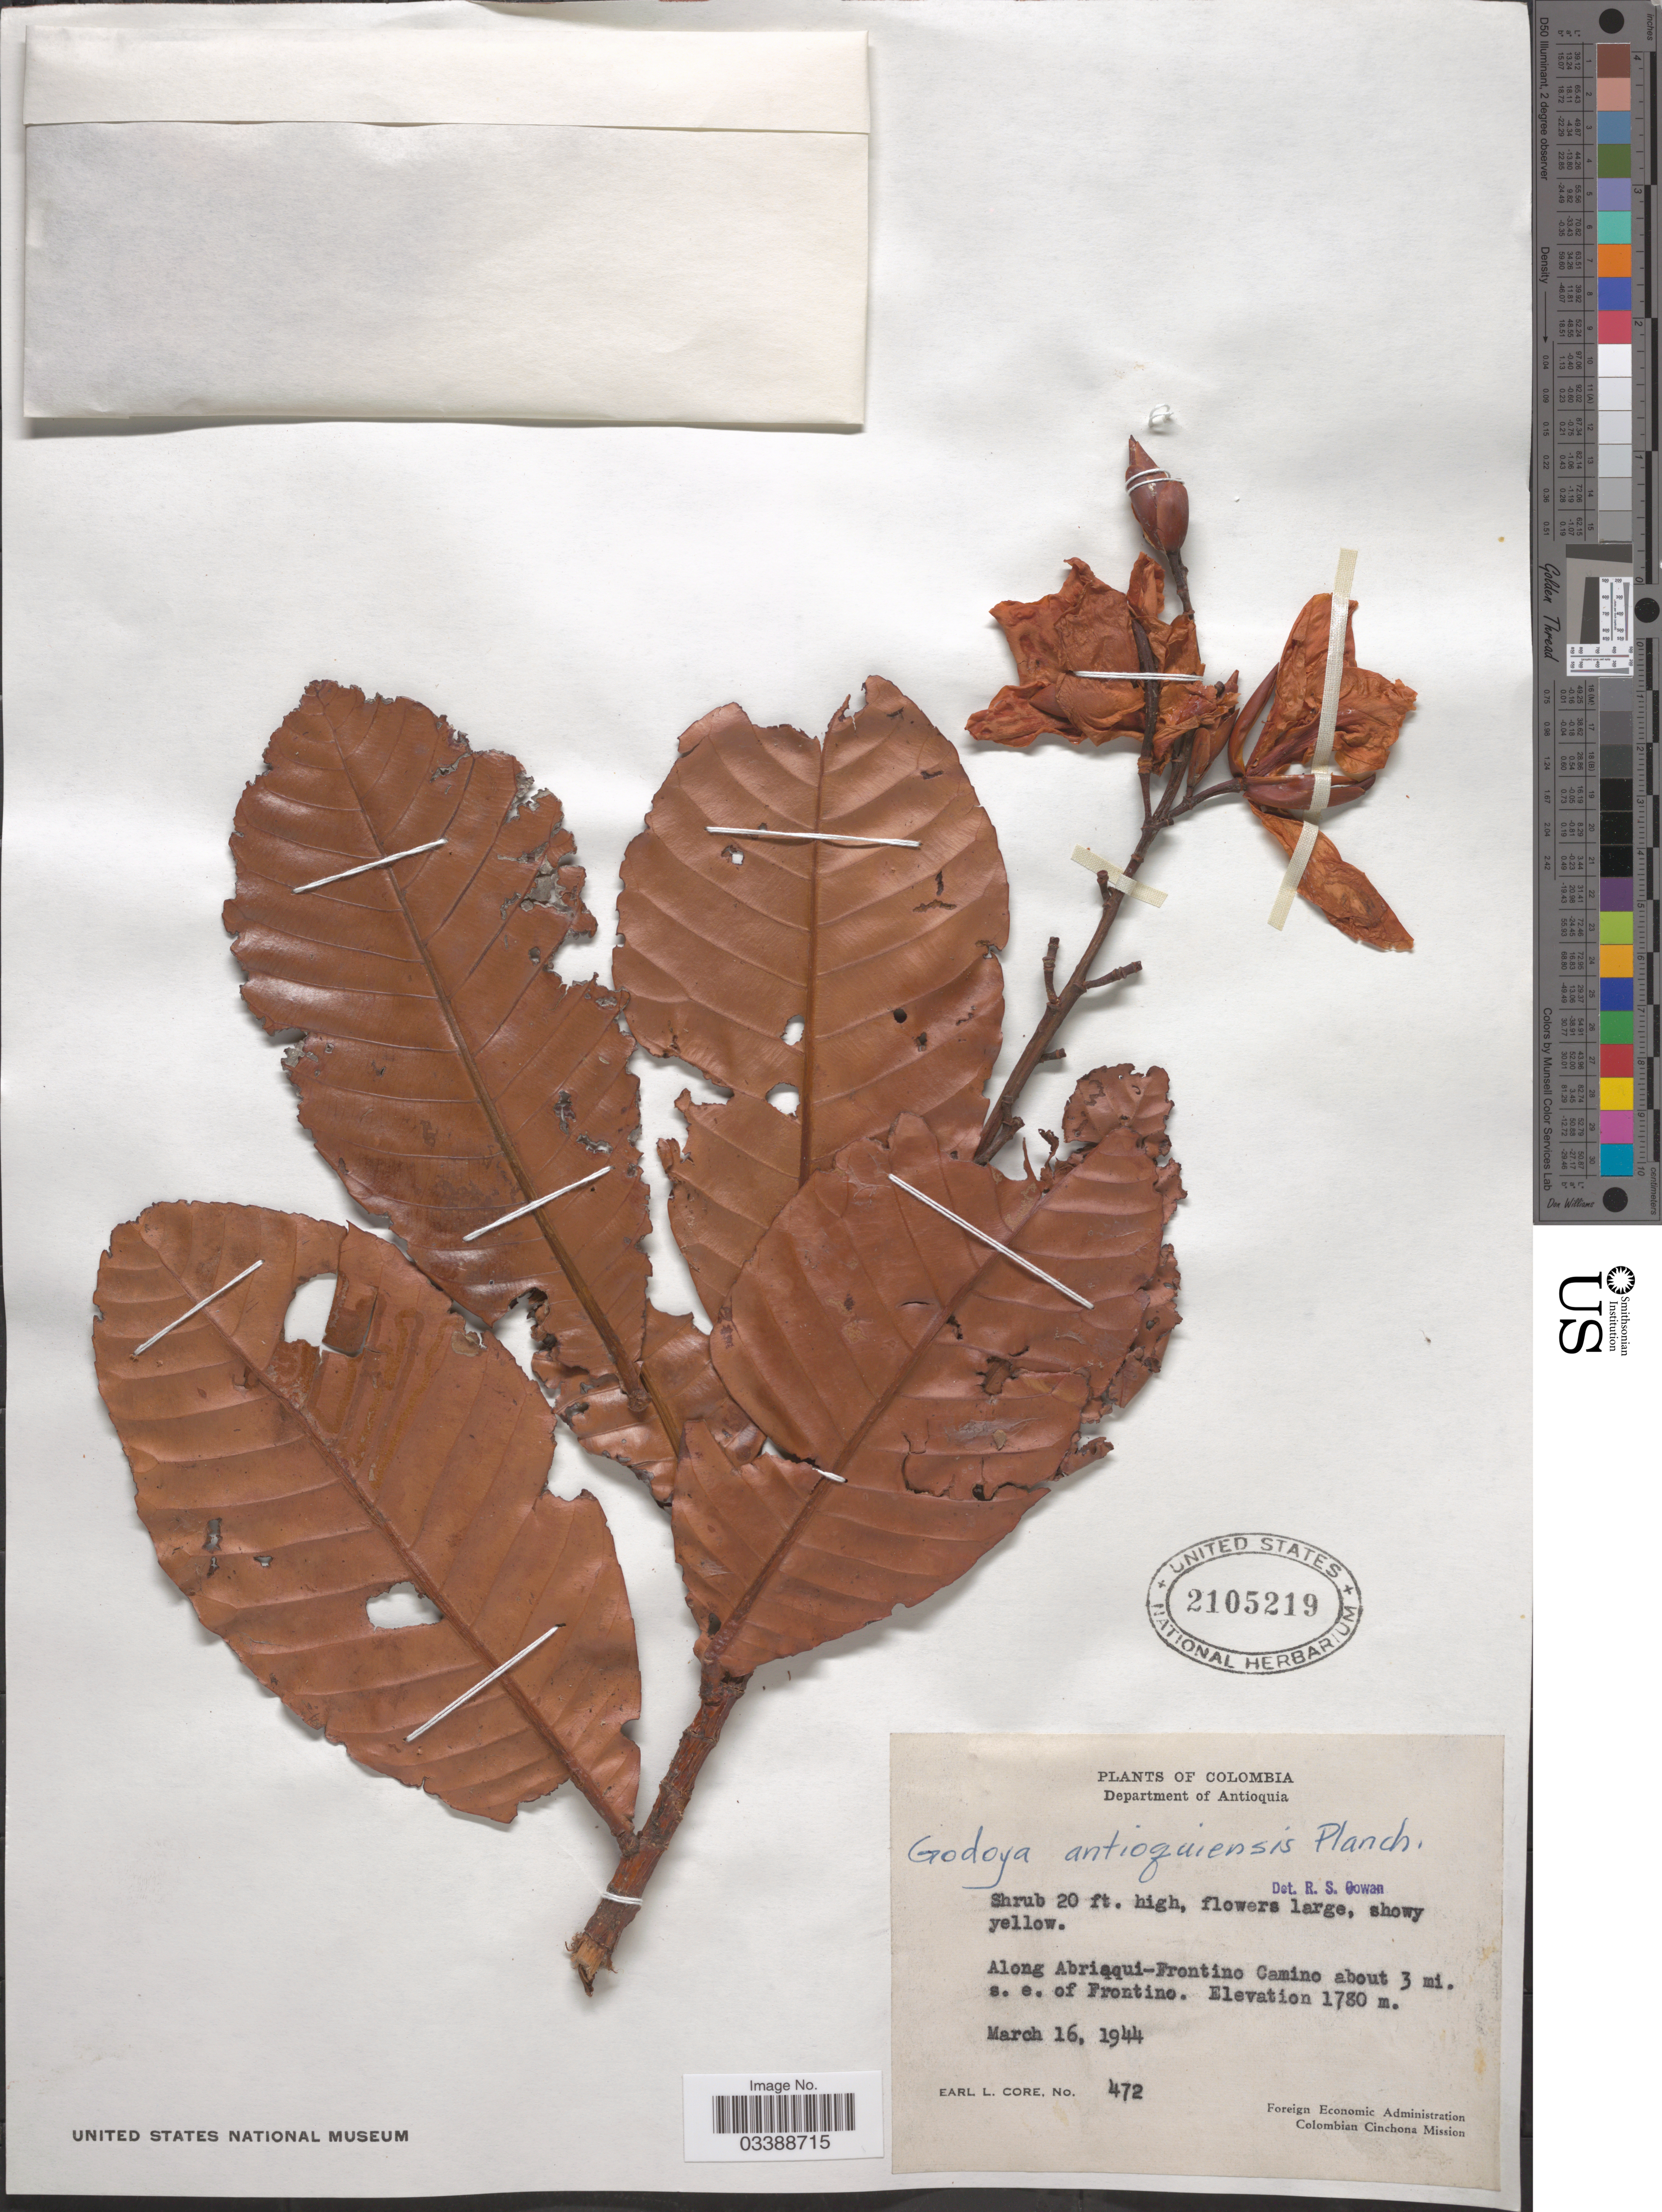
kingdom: Plantae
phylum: Tracheophyta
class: Magnoliopsida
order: Malpighiales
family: Ochnaceae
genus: Godoya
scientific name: Godoya antioquiensis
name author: Planch.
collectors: E. L. Core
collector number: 472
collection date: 1944-03-16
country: Colombia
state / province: Antioquia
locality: Department of Antioquia. Along Abriaqui-Frontino Camino about 3 mi. s. e. of Frontino.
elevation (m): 1780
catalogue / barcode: US 2105219